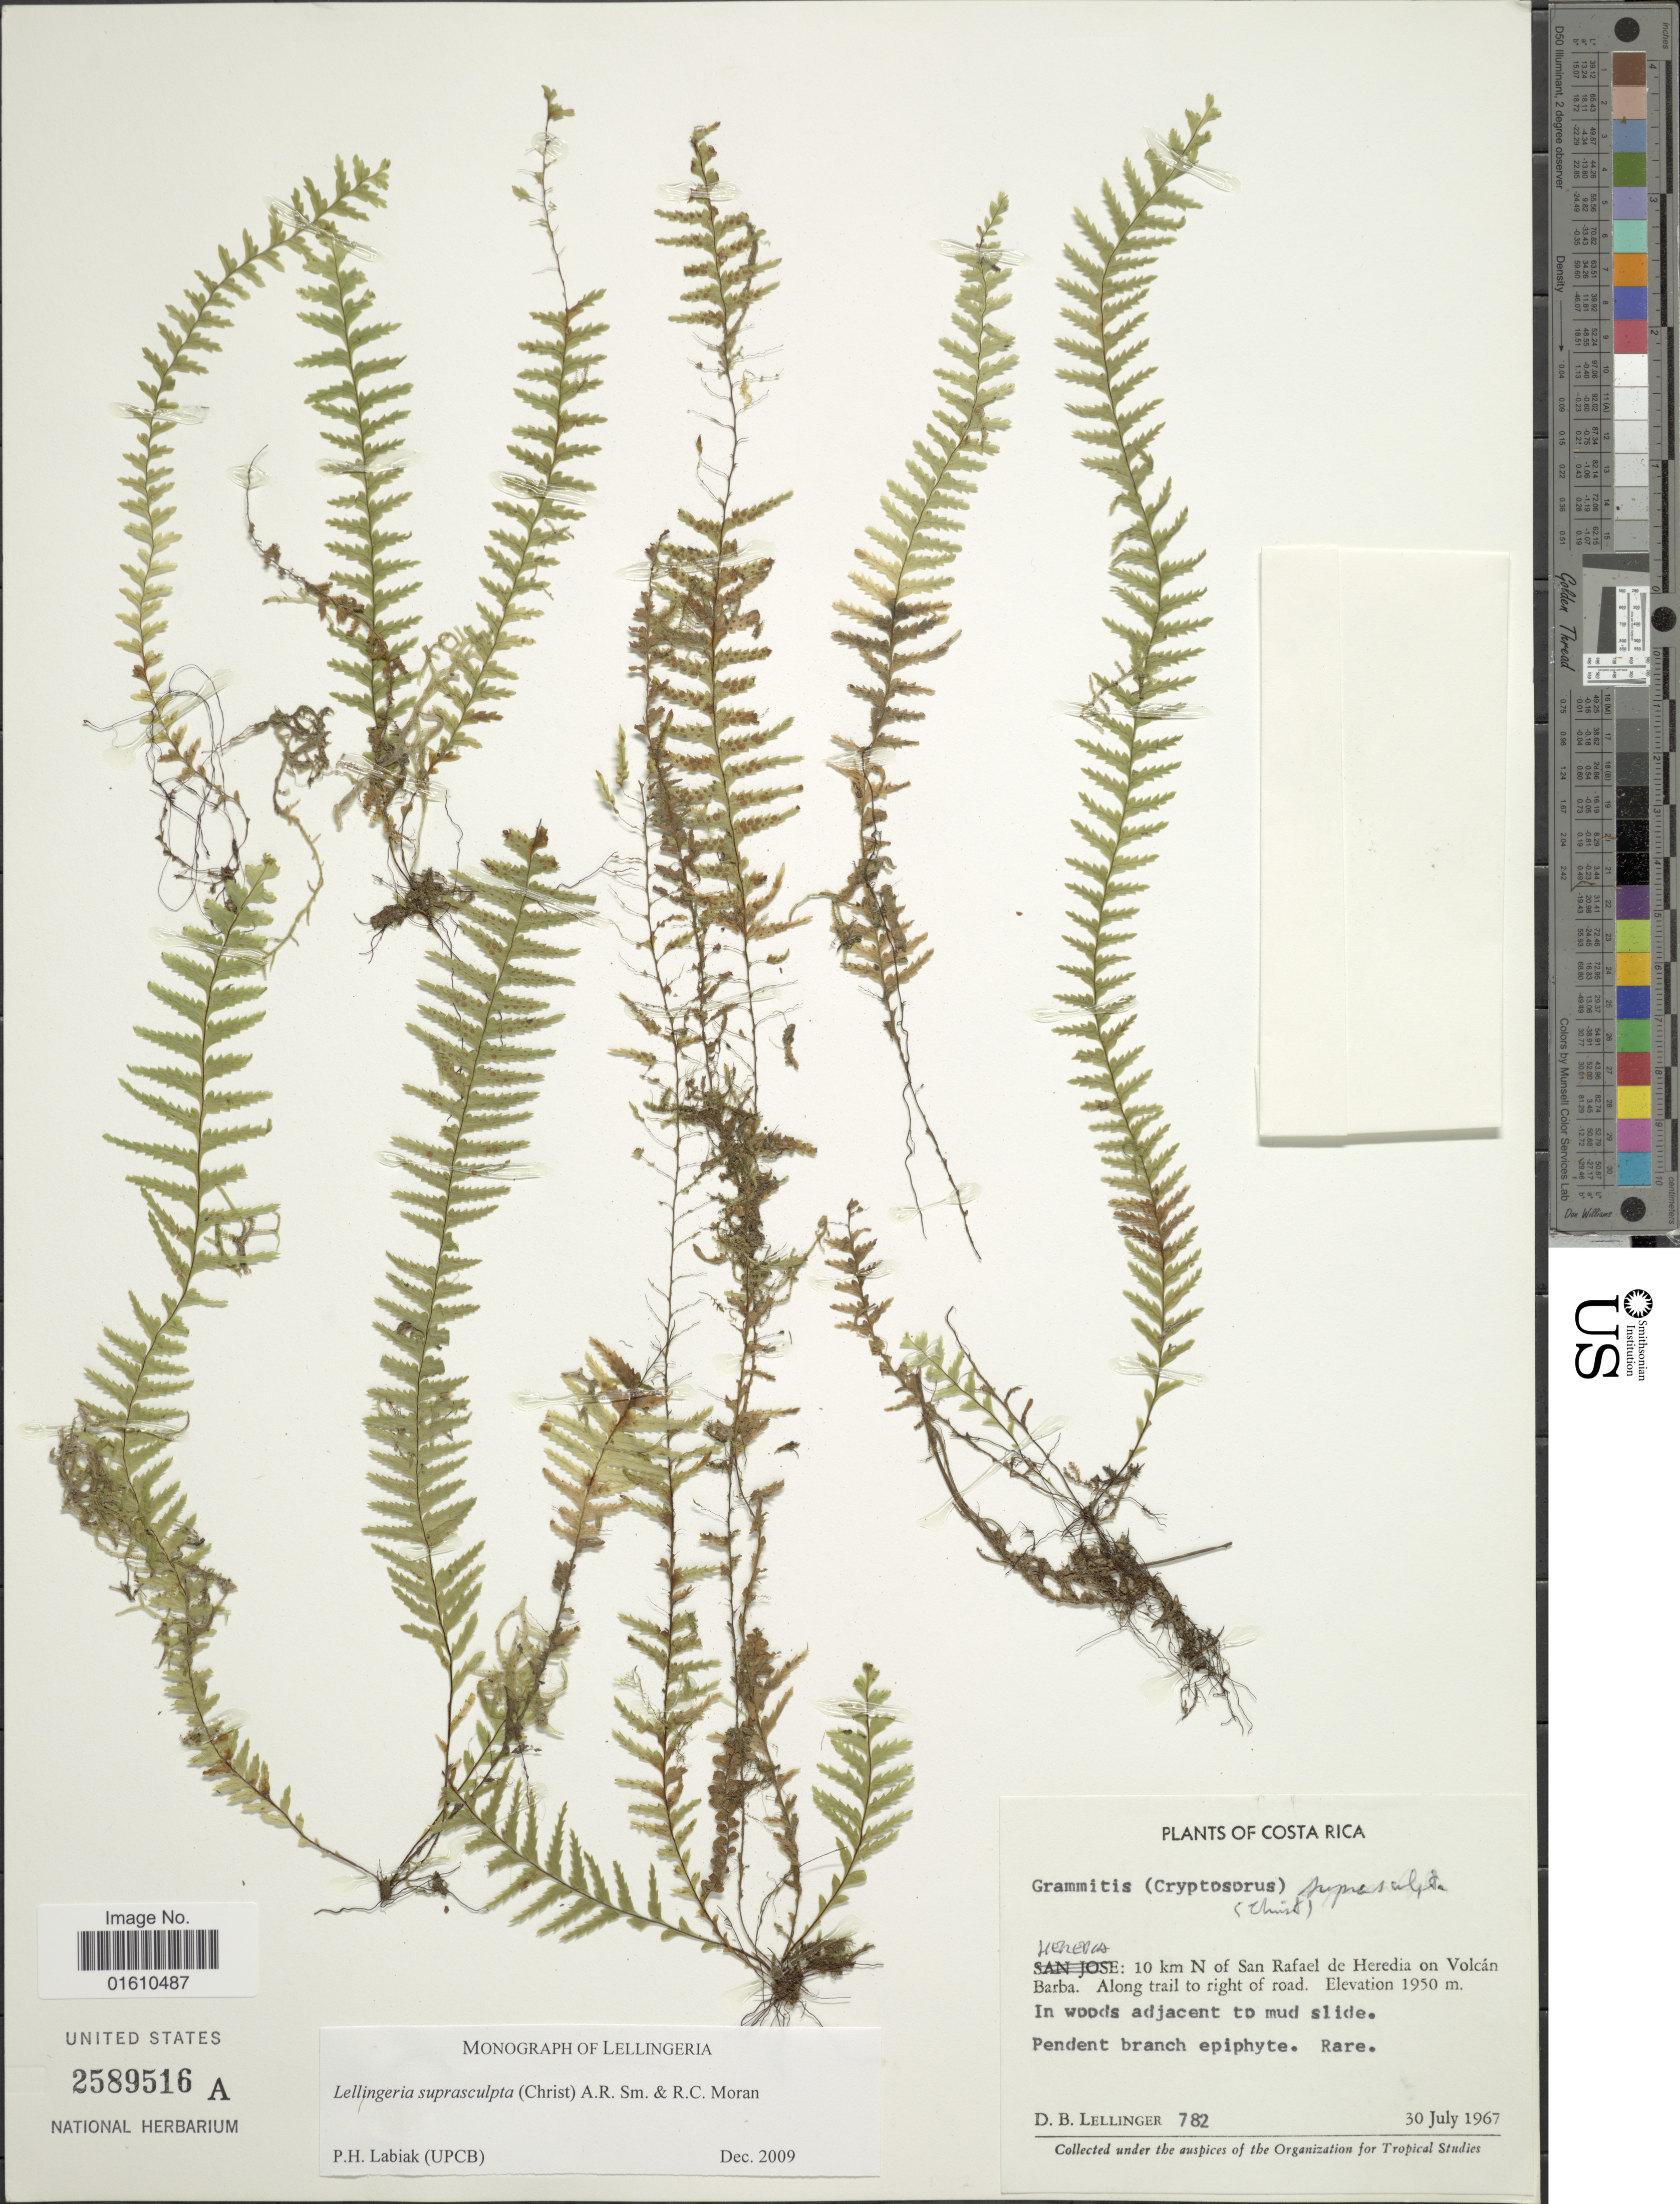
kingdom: Plantae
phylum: Tracheophyta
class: Polypodiopsida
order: Polypodiales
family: Polypodiaceae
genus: Lellingeria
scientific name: Lellingeria suprasculpta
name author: (Christ) A.R. Sm. & R.C. Moran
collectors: D. B. Lellinger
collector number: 782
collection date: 1967-07-30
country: Costa Rica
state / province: Heredia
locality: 10 km N of San Rafael de Heredia on Volcán Barba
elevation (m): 1950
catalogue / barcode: US 2589516A